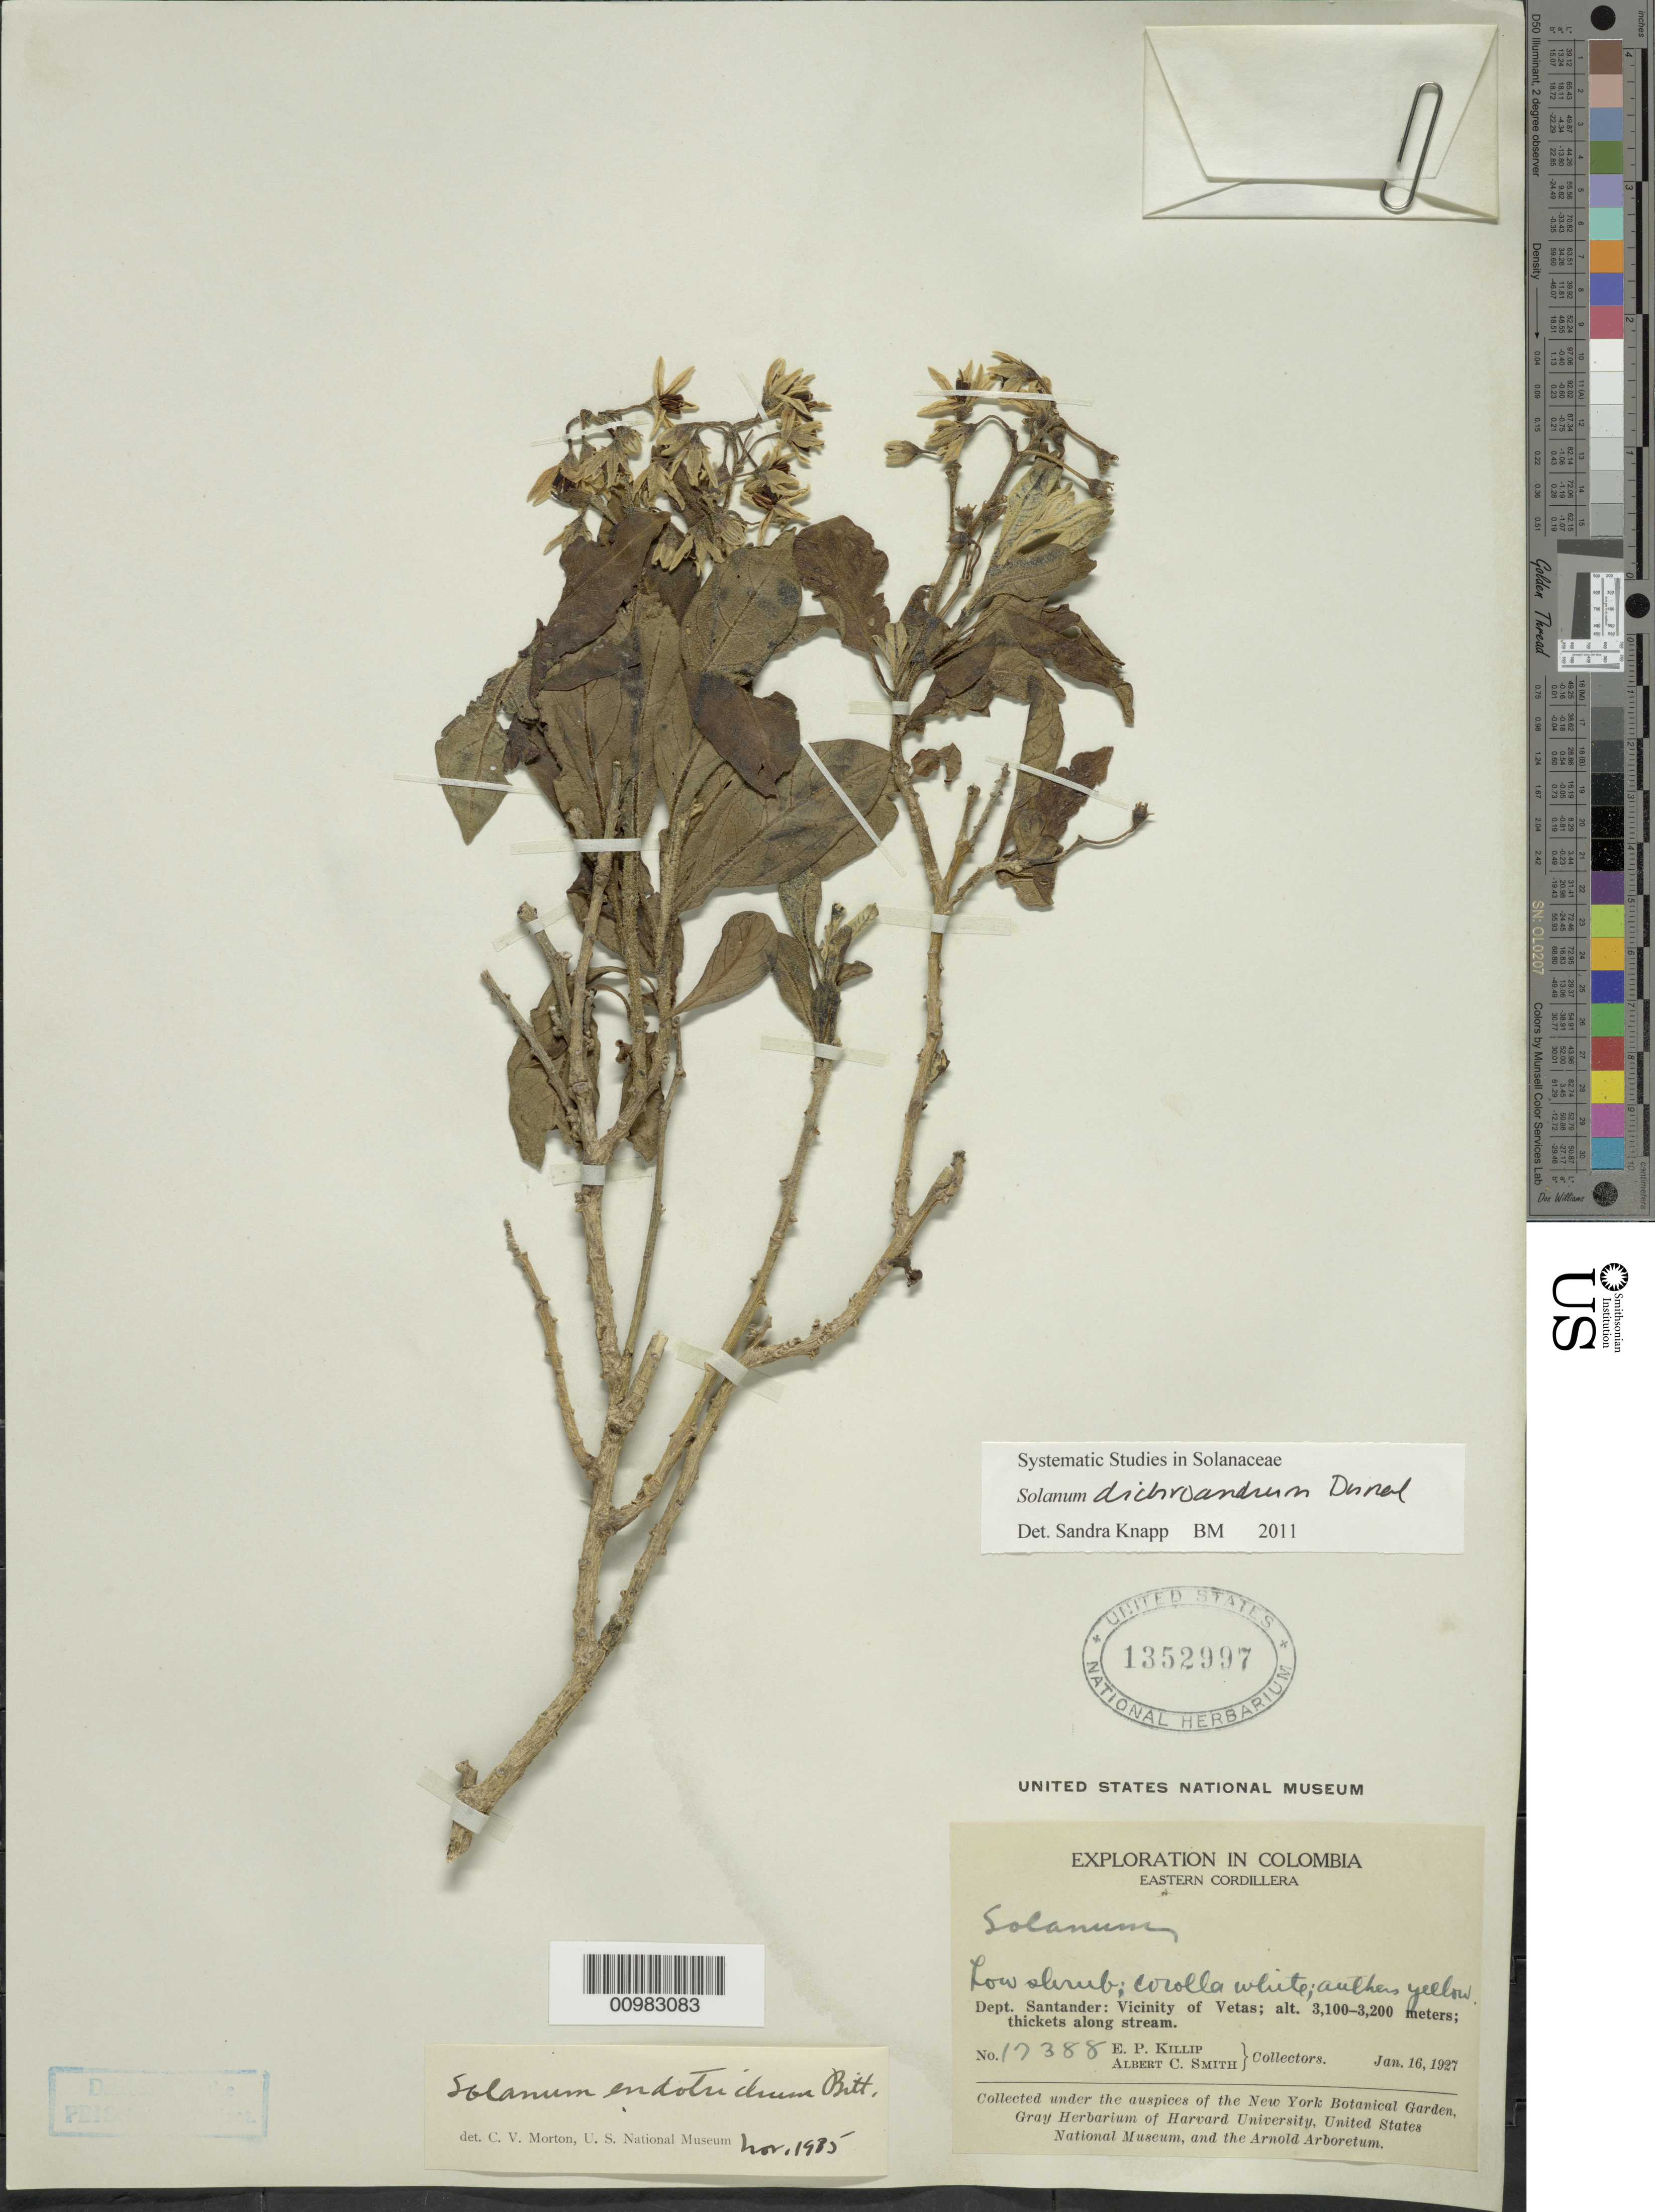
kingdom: Plantae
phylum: Tracheophyta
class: Magnoliopsida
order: Solanales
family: Solanaceae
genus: Solanum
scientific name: Solanum dichroandrum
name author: Dunal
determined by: Knapp, S. D.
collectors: E. P. Killip & A. C. Smith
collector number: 17388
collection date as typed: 16 Jan 1927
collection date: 1927-01-16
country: Colombia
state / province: Santander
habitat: thickets along stream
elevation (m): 3100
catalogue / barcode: US 1352997